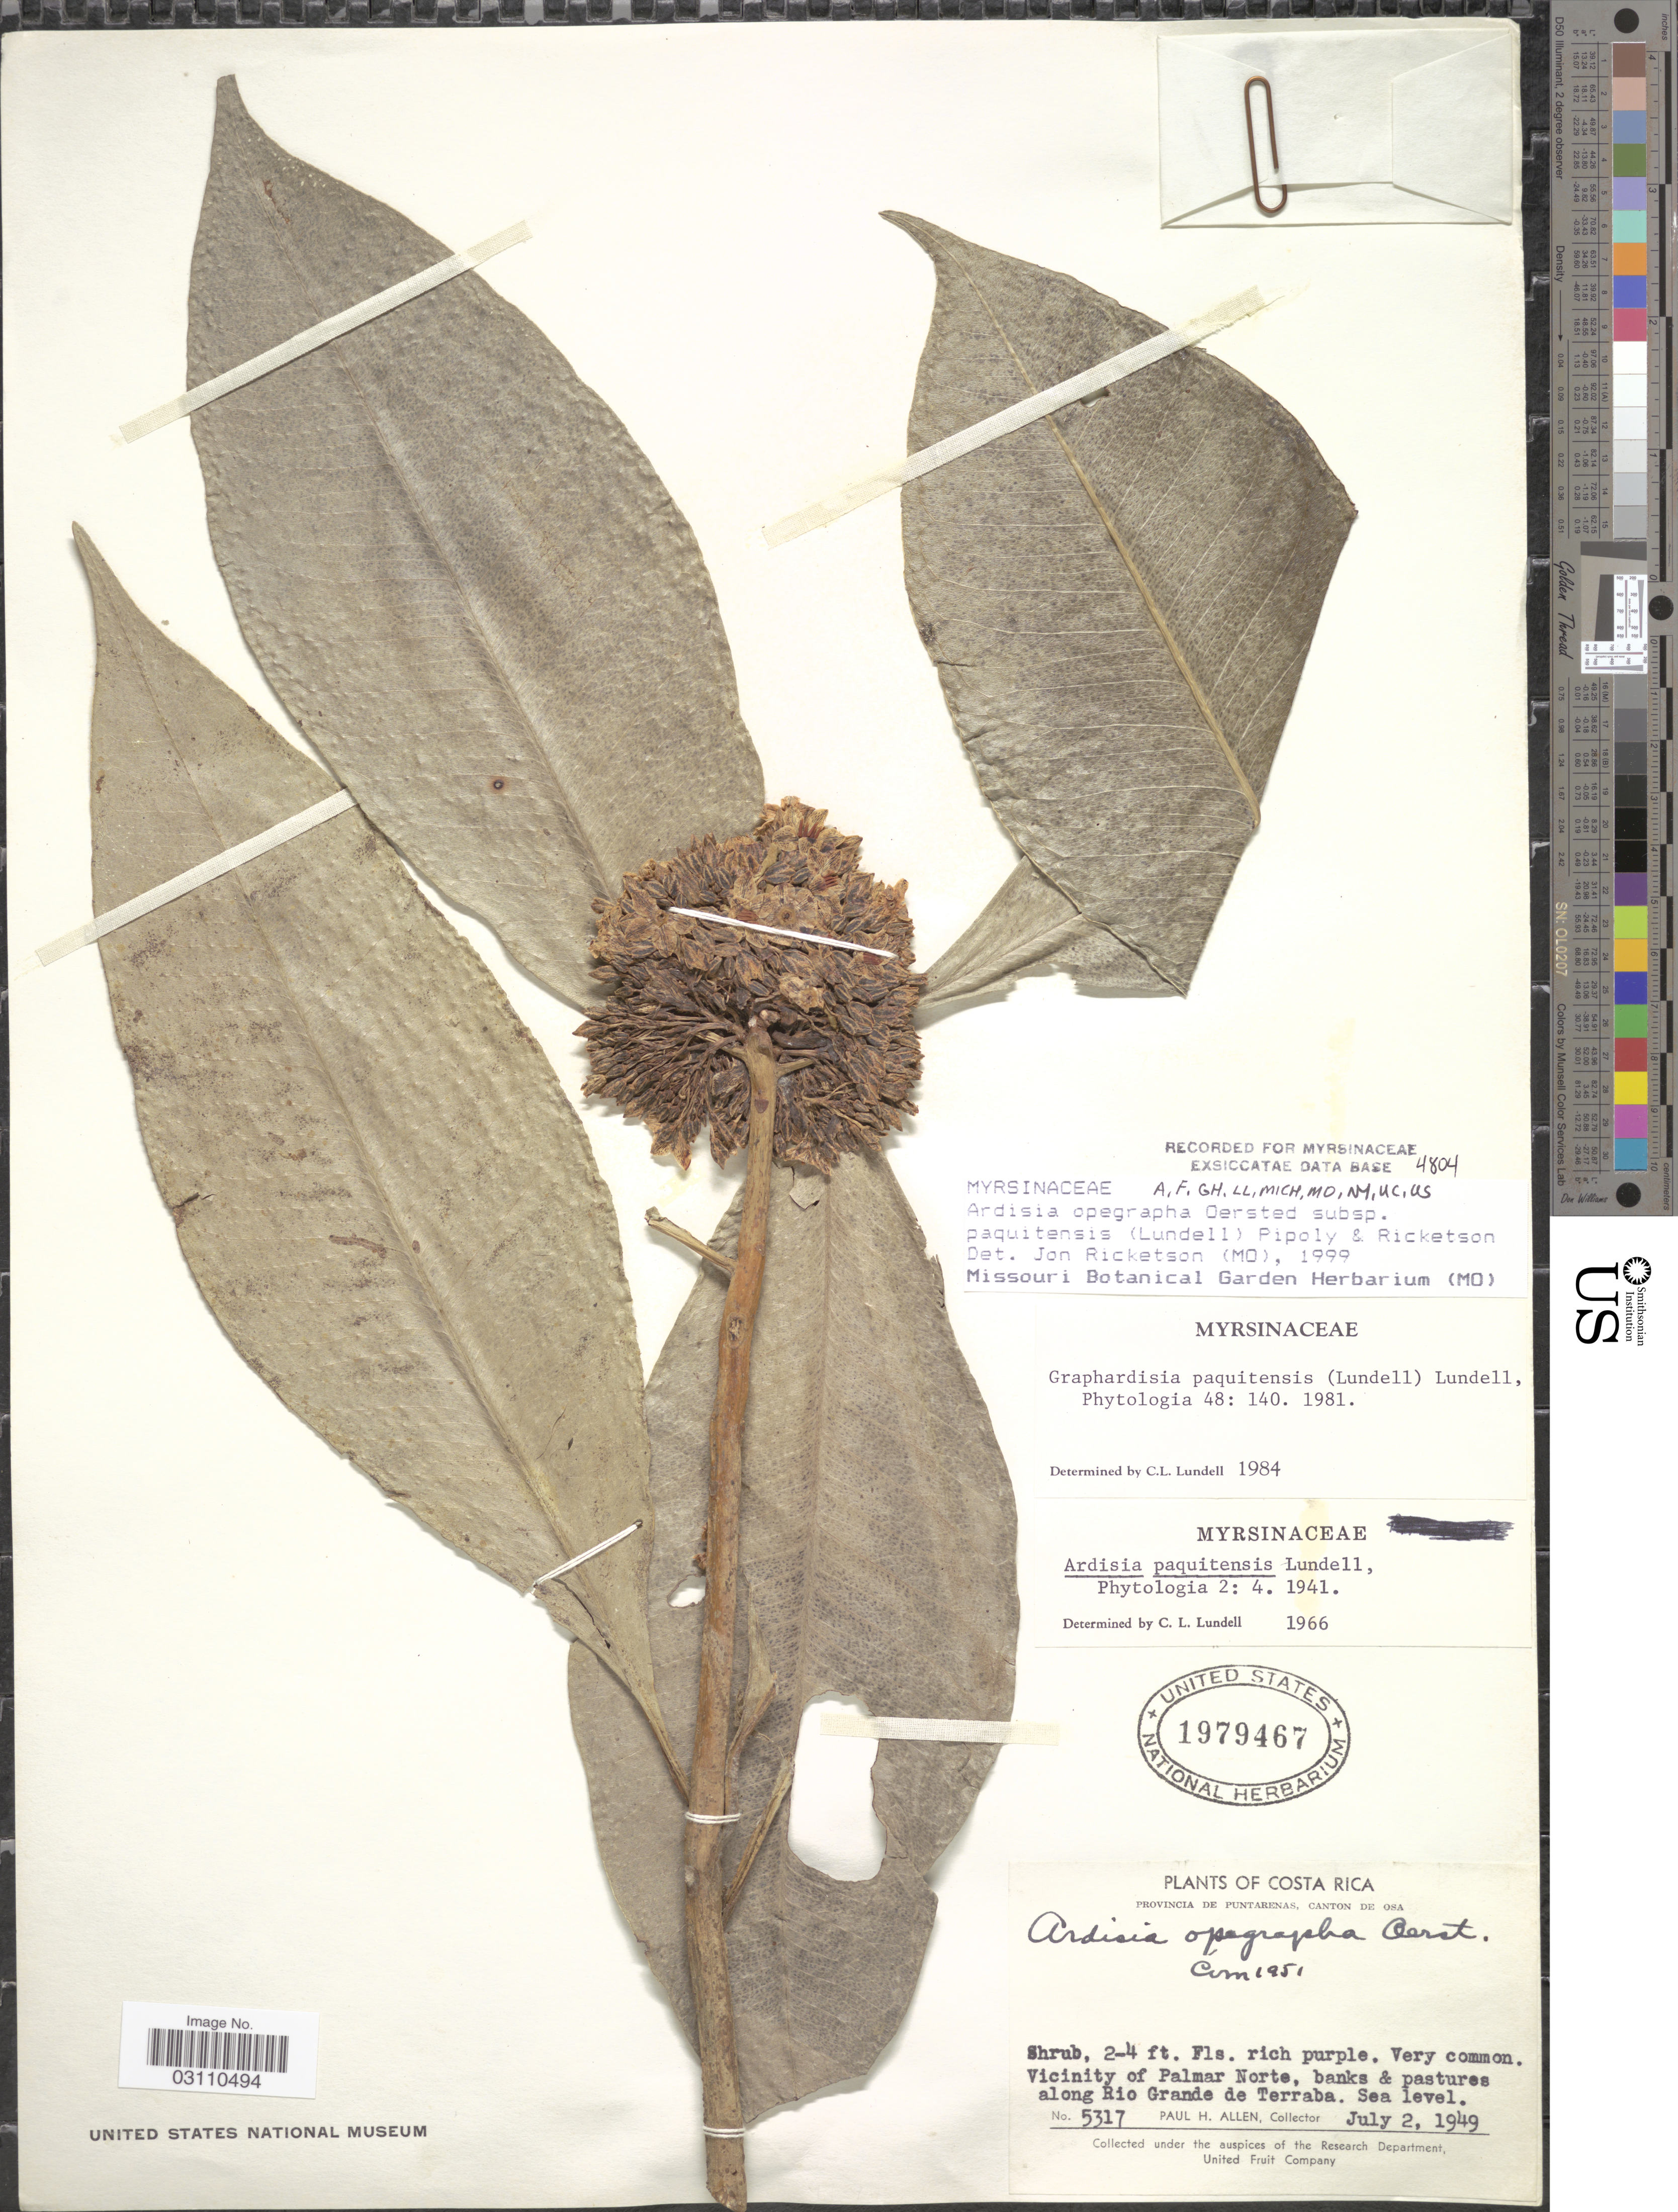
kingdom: Plantae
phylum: Tracheophyta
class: Magnoliopsida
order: Ericales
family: Primulaceae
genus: Ardisia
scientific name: Ardisia opegrapha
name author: Oerst.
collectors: P. H. Allen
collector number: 5317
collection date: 1949-07-02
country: Costa Rica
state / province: Puntarenas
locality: Canton de Osa. Vicinity of Palmar Norte, banks & pastures along Rio Grande de Terraba.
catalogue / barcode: US 1979467